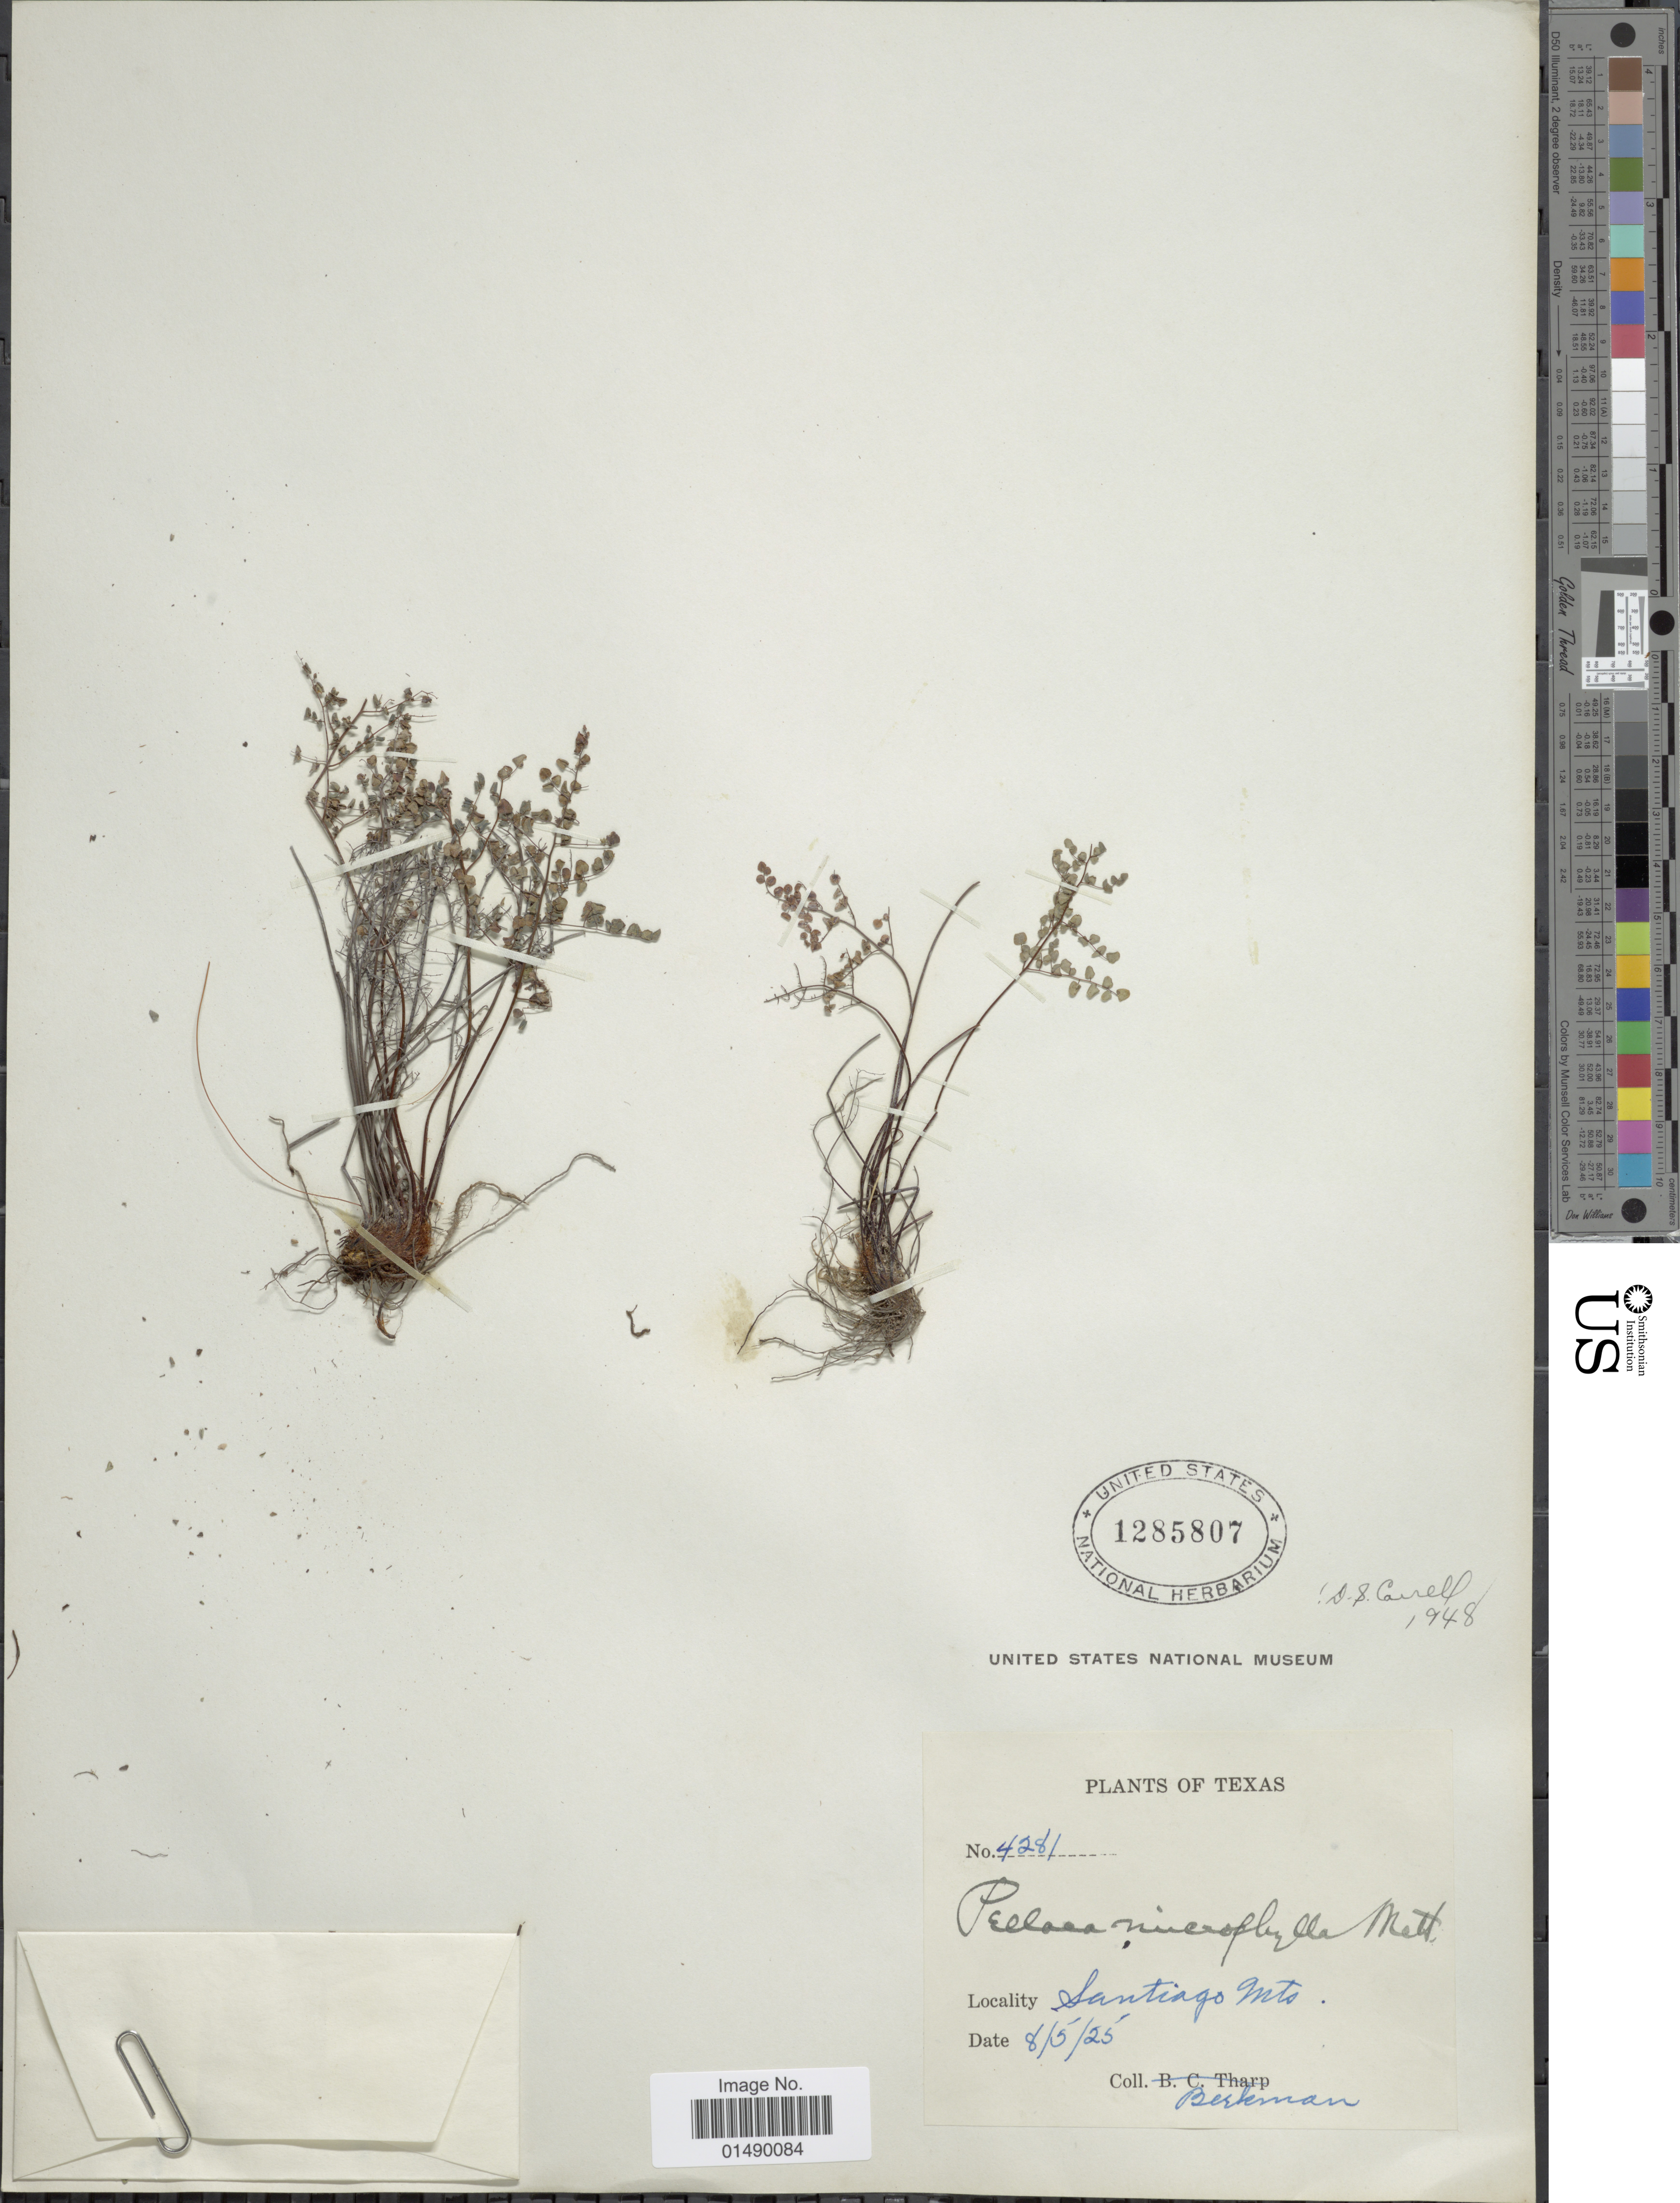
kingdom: Plantae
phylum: Tracheophyta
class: Polypodiopsida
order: Polypodiales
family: Pteridaceae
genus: Argyrochosma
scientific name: Argyrochosma microphylla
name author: (Mett. ex Kuhn) Windham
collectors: Berkman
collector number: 4281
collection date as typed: Transcribed d/m/y: 5/8/25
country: United States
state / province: Texas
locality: Texas, Santiago Mts.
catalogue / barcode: US 1285807